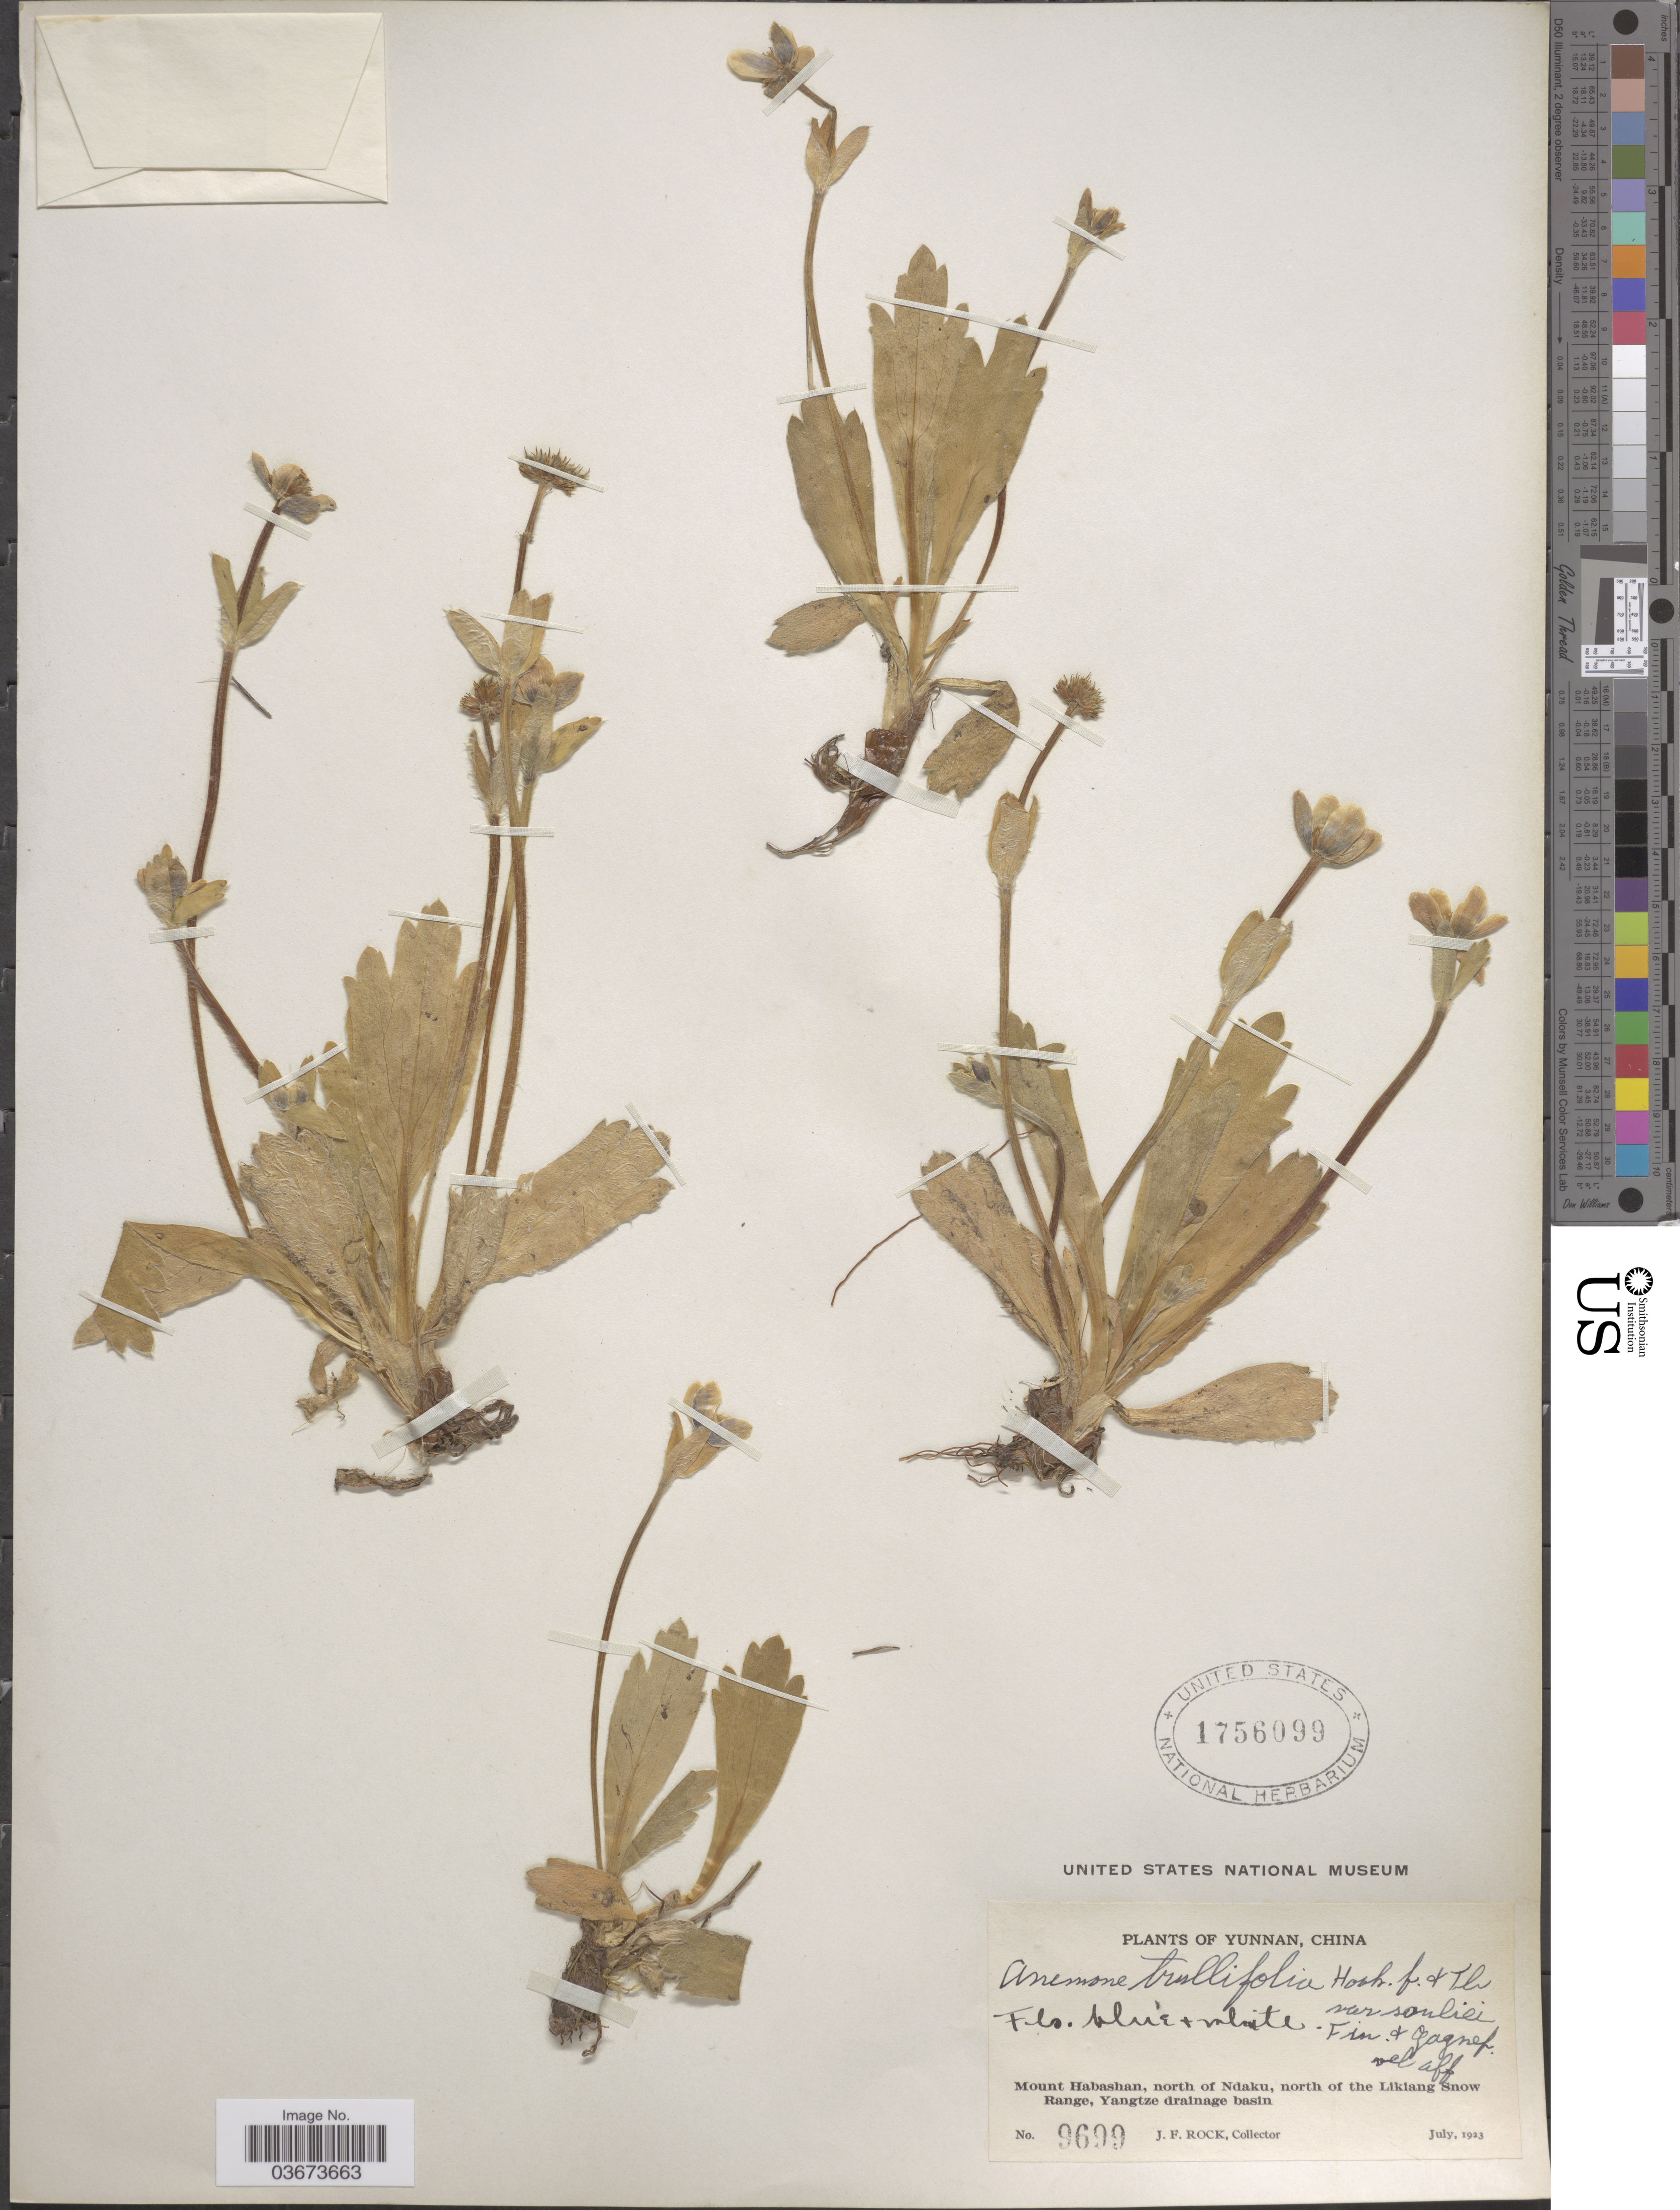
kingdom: Plantae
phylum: Tracheophyta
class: Magnoliopsida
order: Ranunculales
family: Ranunculaceae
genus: Anemone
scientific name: Anemone coelestina var. linearis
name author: (Brühl) Ziman & B.E. Dutton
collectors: J. Rock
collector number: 9699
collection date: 1923-07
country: China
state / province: Yunnan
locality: Mount Habashan, north of Ndaku, north of the Likiang Snow Range, Yangtze drainage basin.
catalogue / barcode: US 1756099